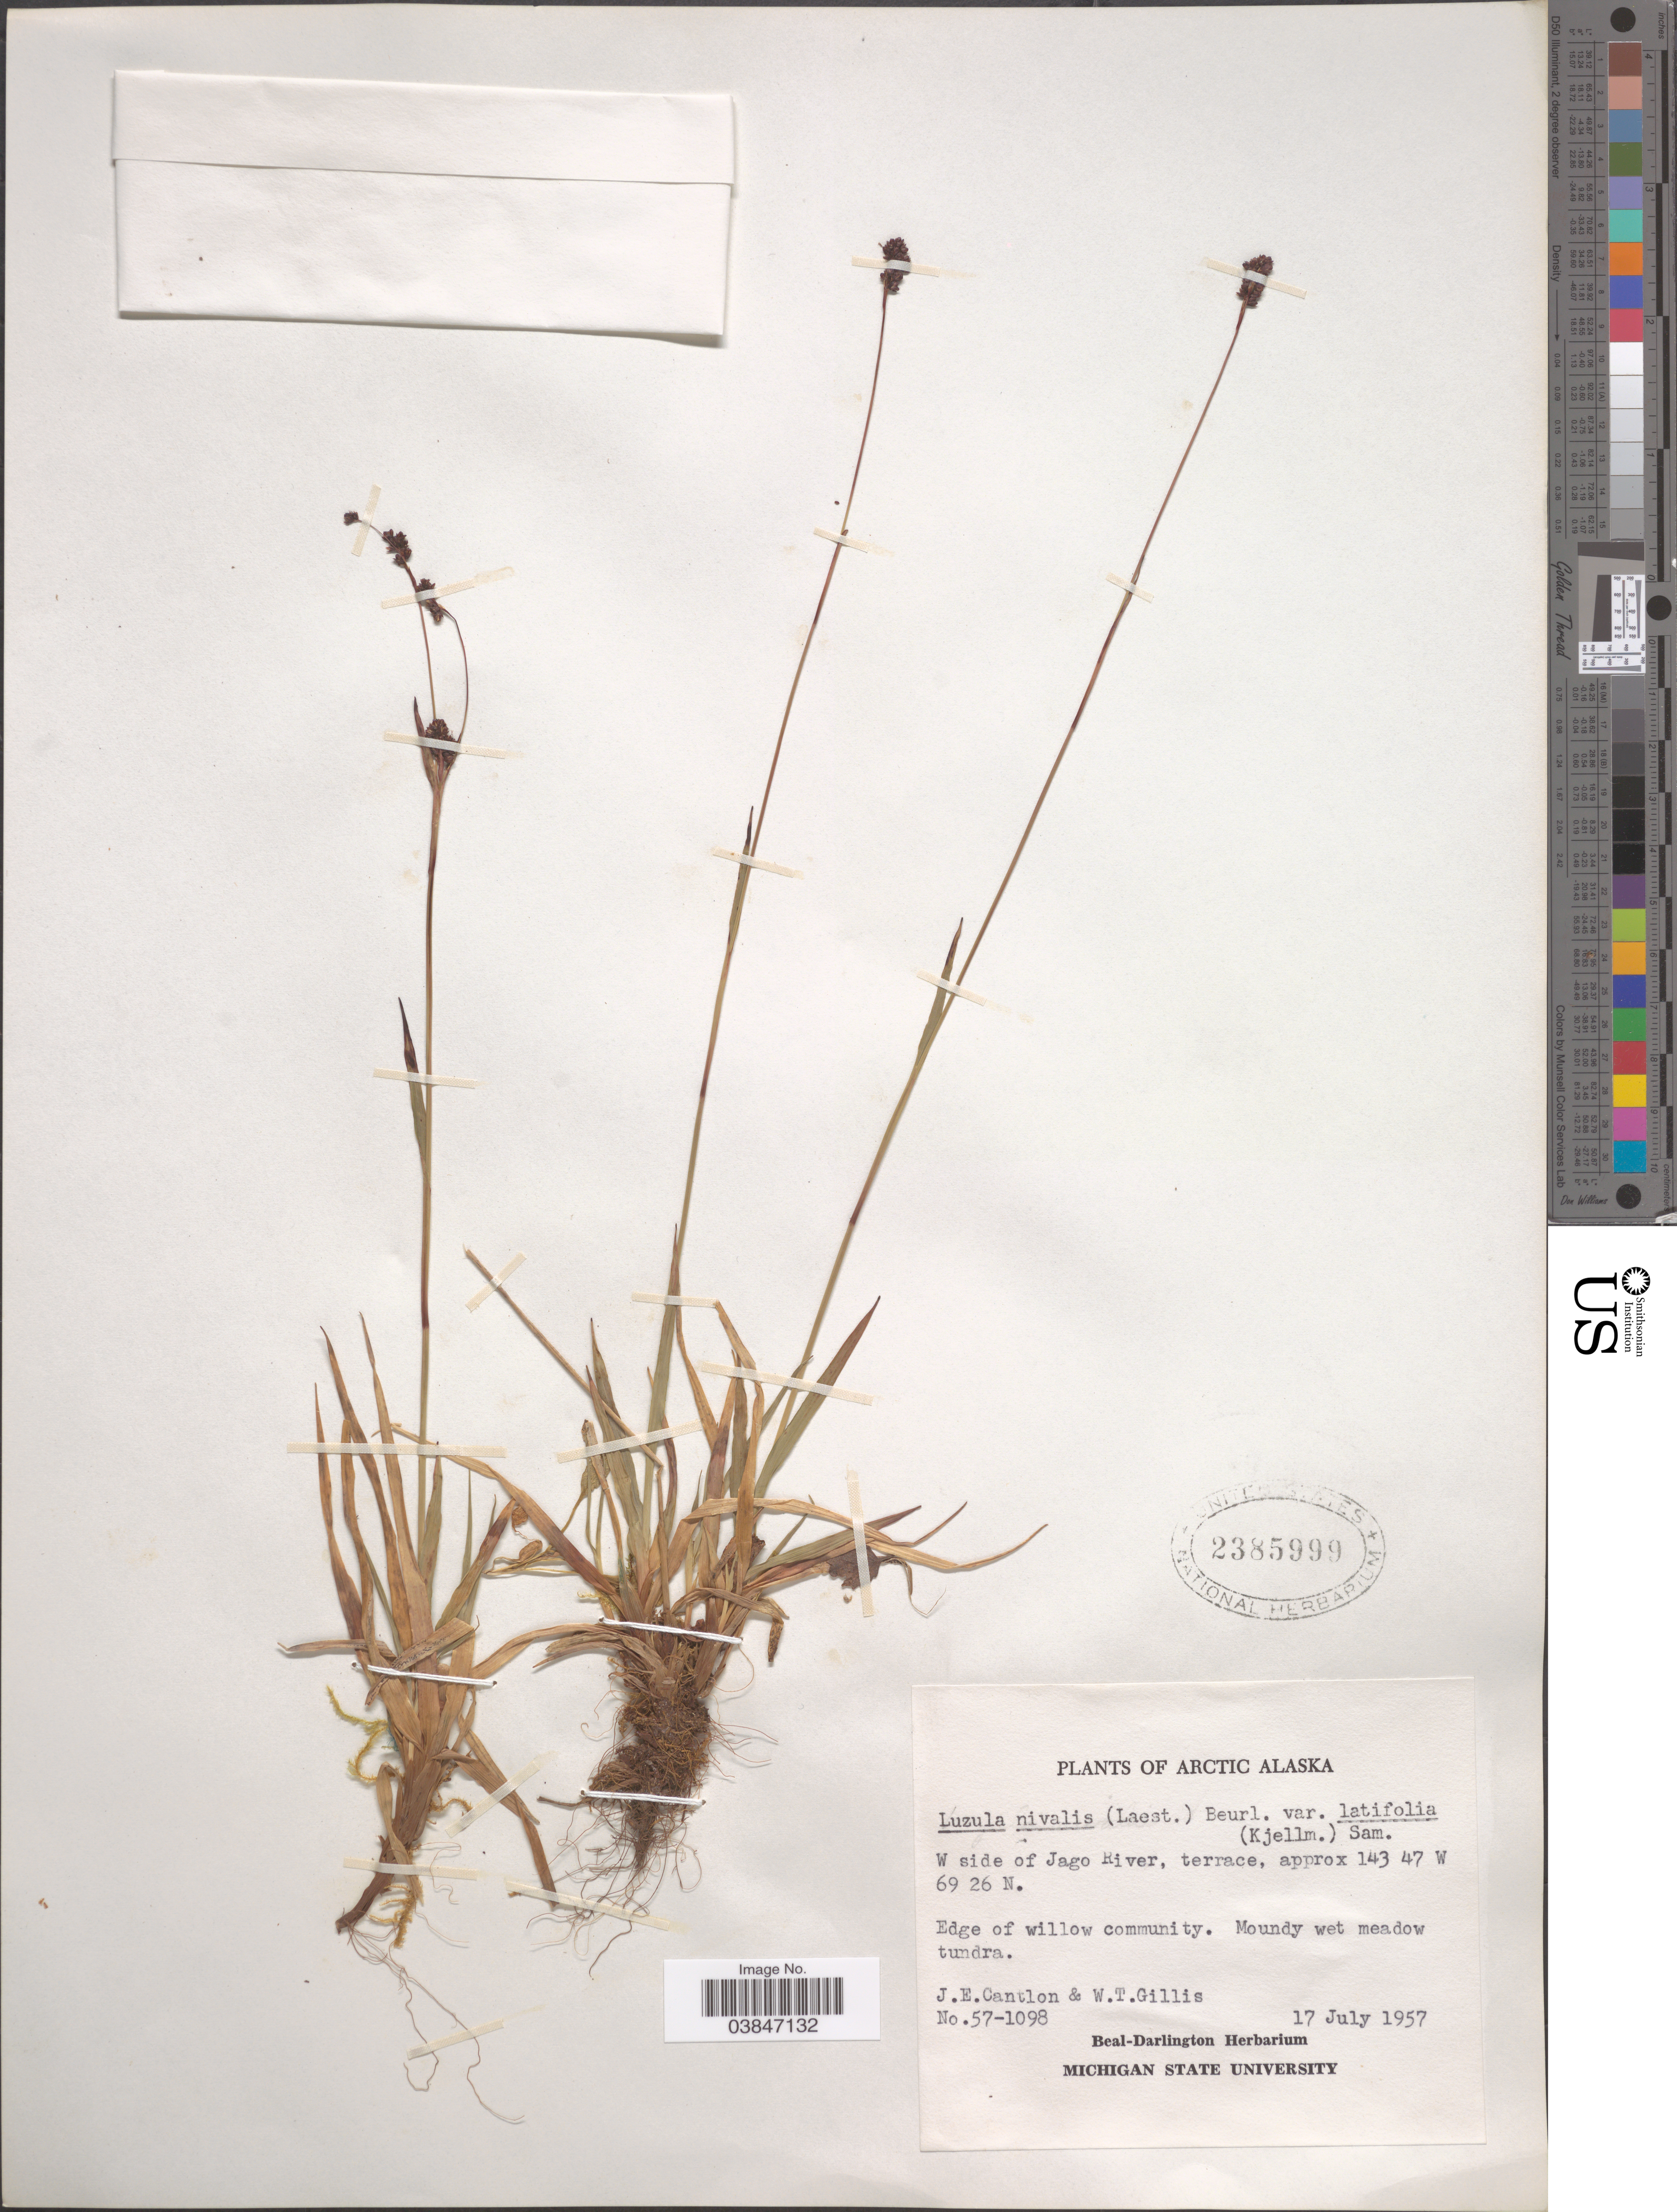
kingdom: Plantae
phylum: Tracheophyta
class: Liliopsida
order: Poales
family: Juncaceae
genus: Luzula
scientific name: Luzula tundricola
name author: (Gorodkov) V. Vassil.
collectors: J. Cantlon & W. T. Gillis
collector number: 57-1098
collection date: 1957-07-17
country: United States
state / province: Alaska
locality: Arctic Alaska. W side of Jago River, terrace.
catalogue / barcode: US 2385999